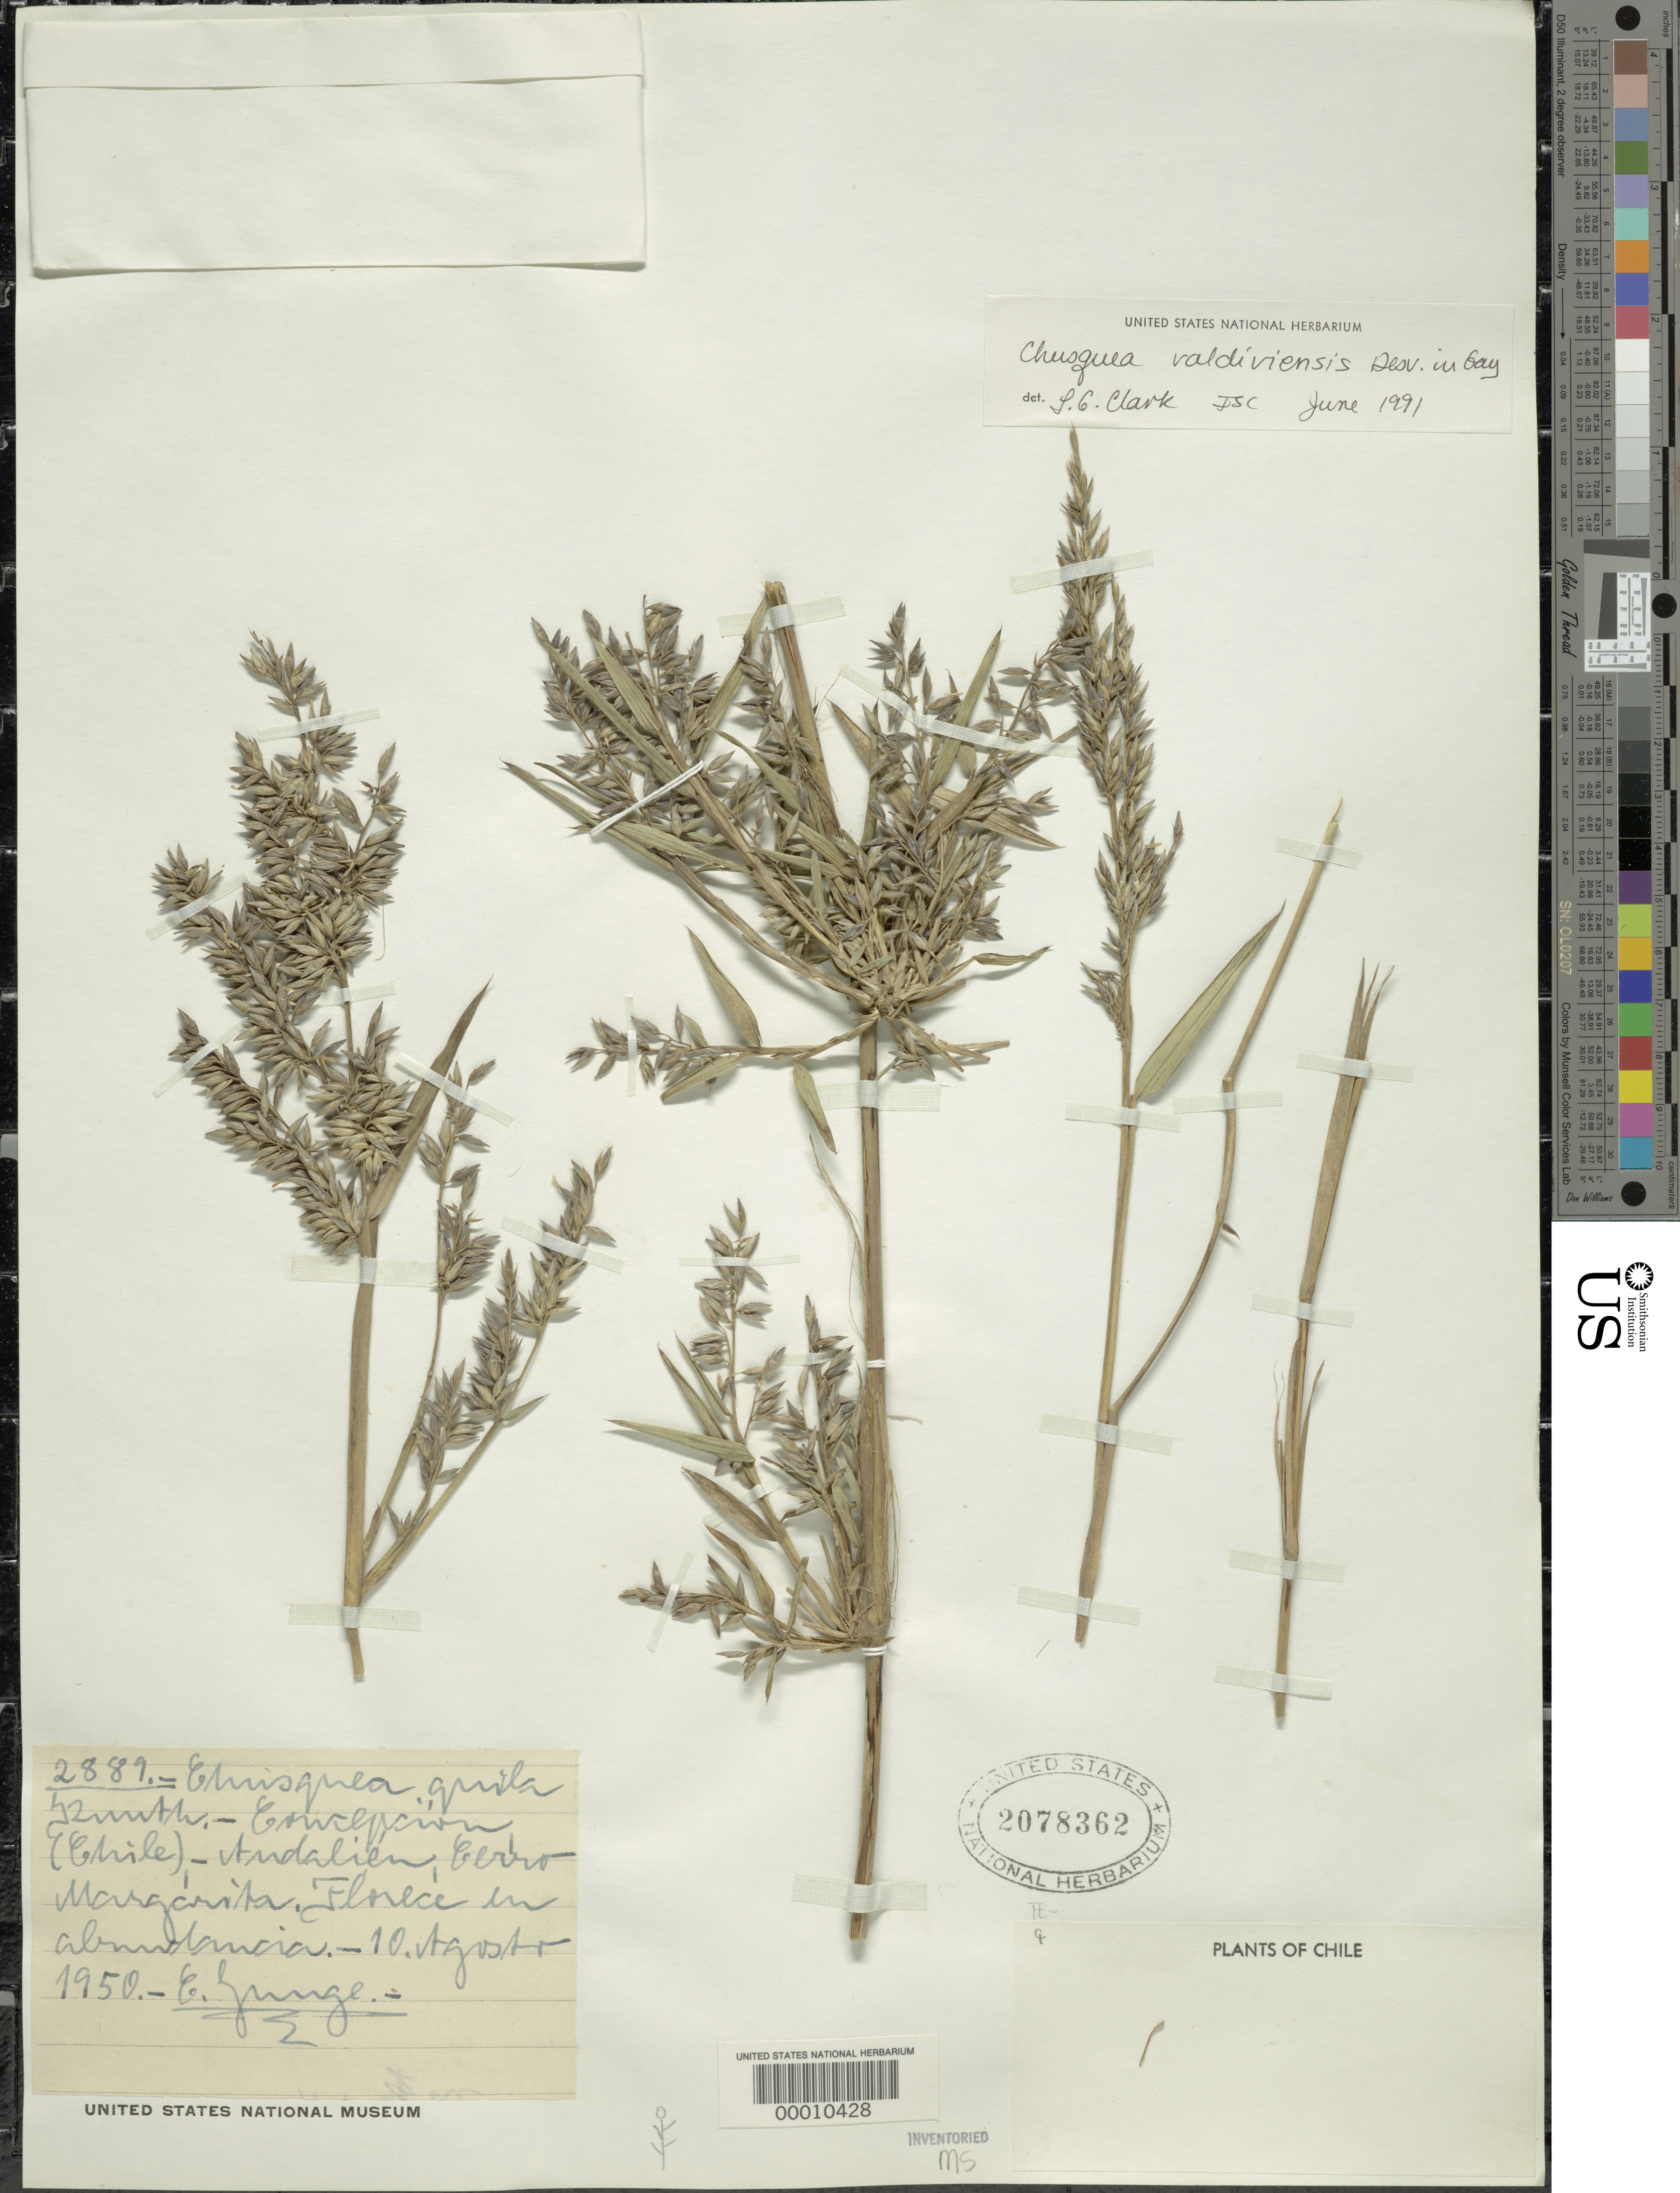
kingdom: Plantae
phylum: Tracheophyta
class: Liliopsida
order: Poales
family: Poaceae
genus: Chusquea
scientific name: Chusquea valdiviensis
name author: É. Desv. in Gay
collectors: C. Junge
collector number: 2889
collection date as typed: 10 Aug 1950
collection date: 1950-08-10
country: Chile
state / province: Bio-Bío (VIII)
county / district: Concepción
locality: Andalien, cerro margarita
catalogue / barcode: US 2078362